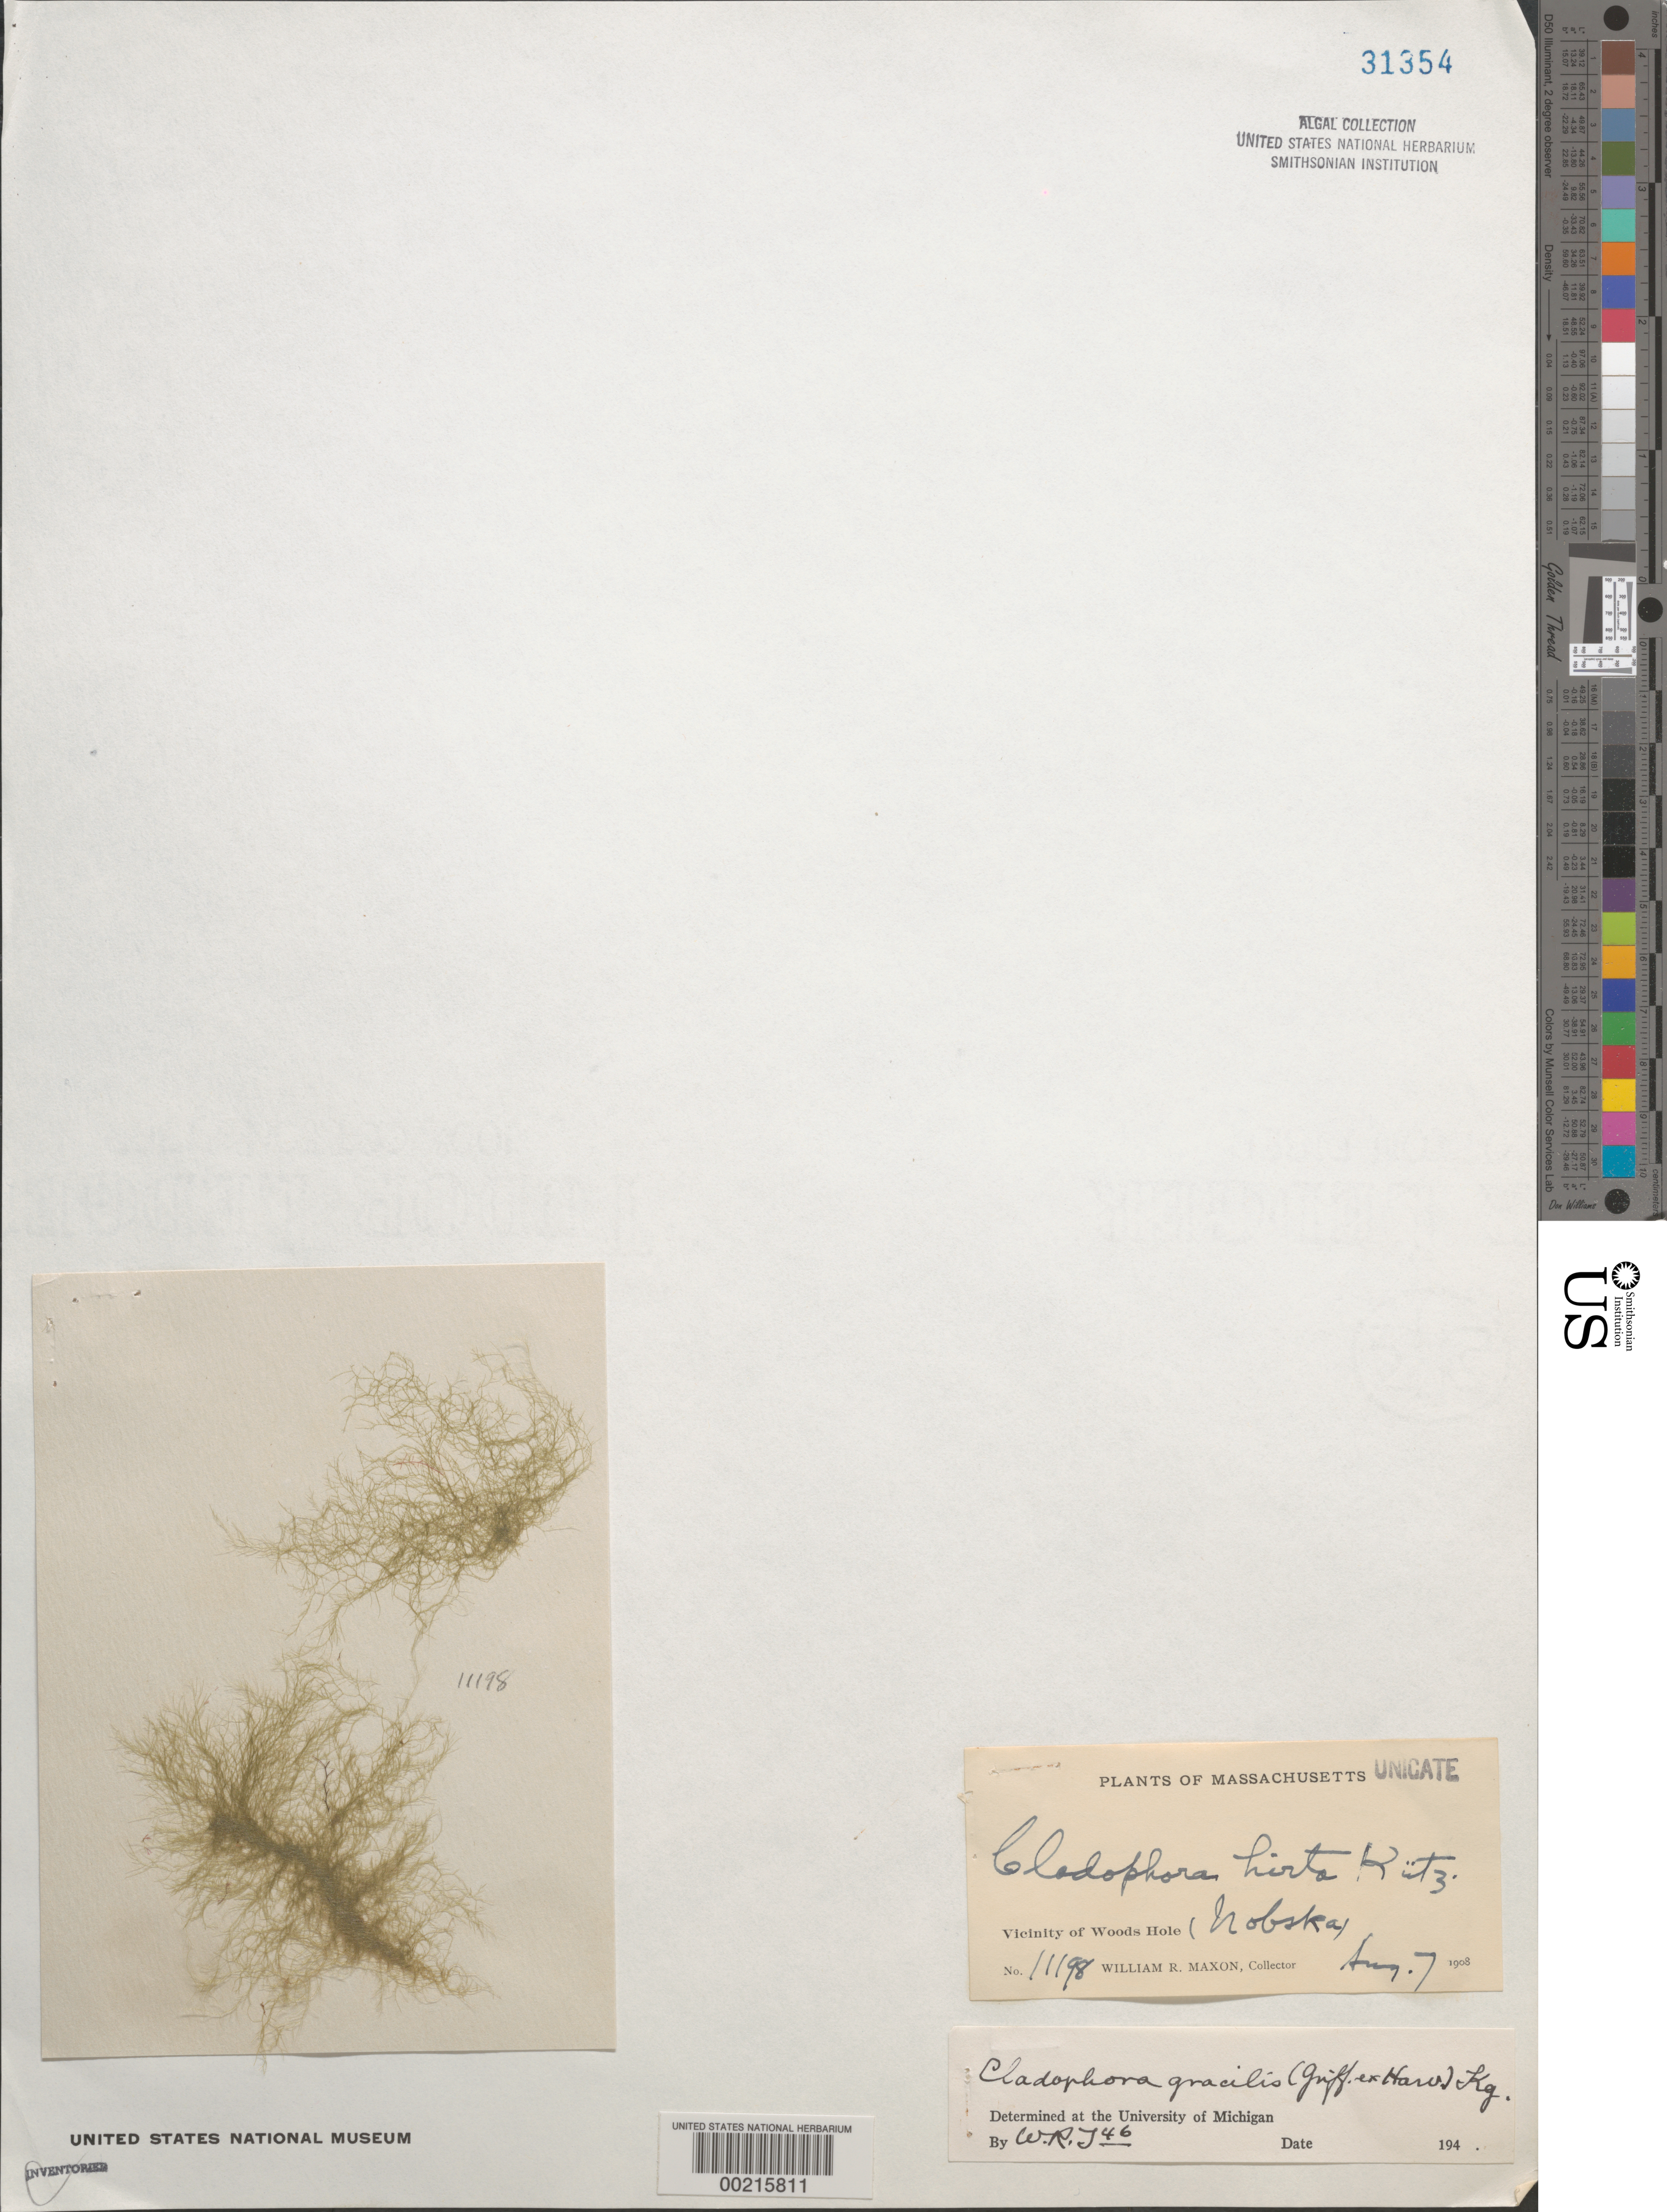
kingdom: Plantae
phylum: Chlorophyta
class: Ulvophyceae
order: Cladophorales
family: Cladophoraceae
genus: Cladophora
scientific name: Cladophora gracilis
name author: (Griff.) Kütz.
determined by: Taylor, William R.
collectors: W. R. Maxon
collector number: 11198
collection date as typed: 07 Aug 1908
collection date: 1908-08-07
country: United States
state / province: Massachusetts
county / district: Barnstable County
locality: Woods Hole, Nobska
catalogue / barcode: US 31354